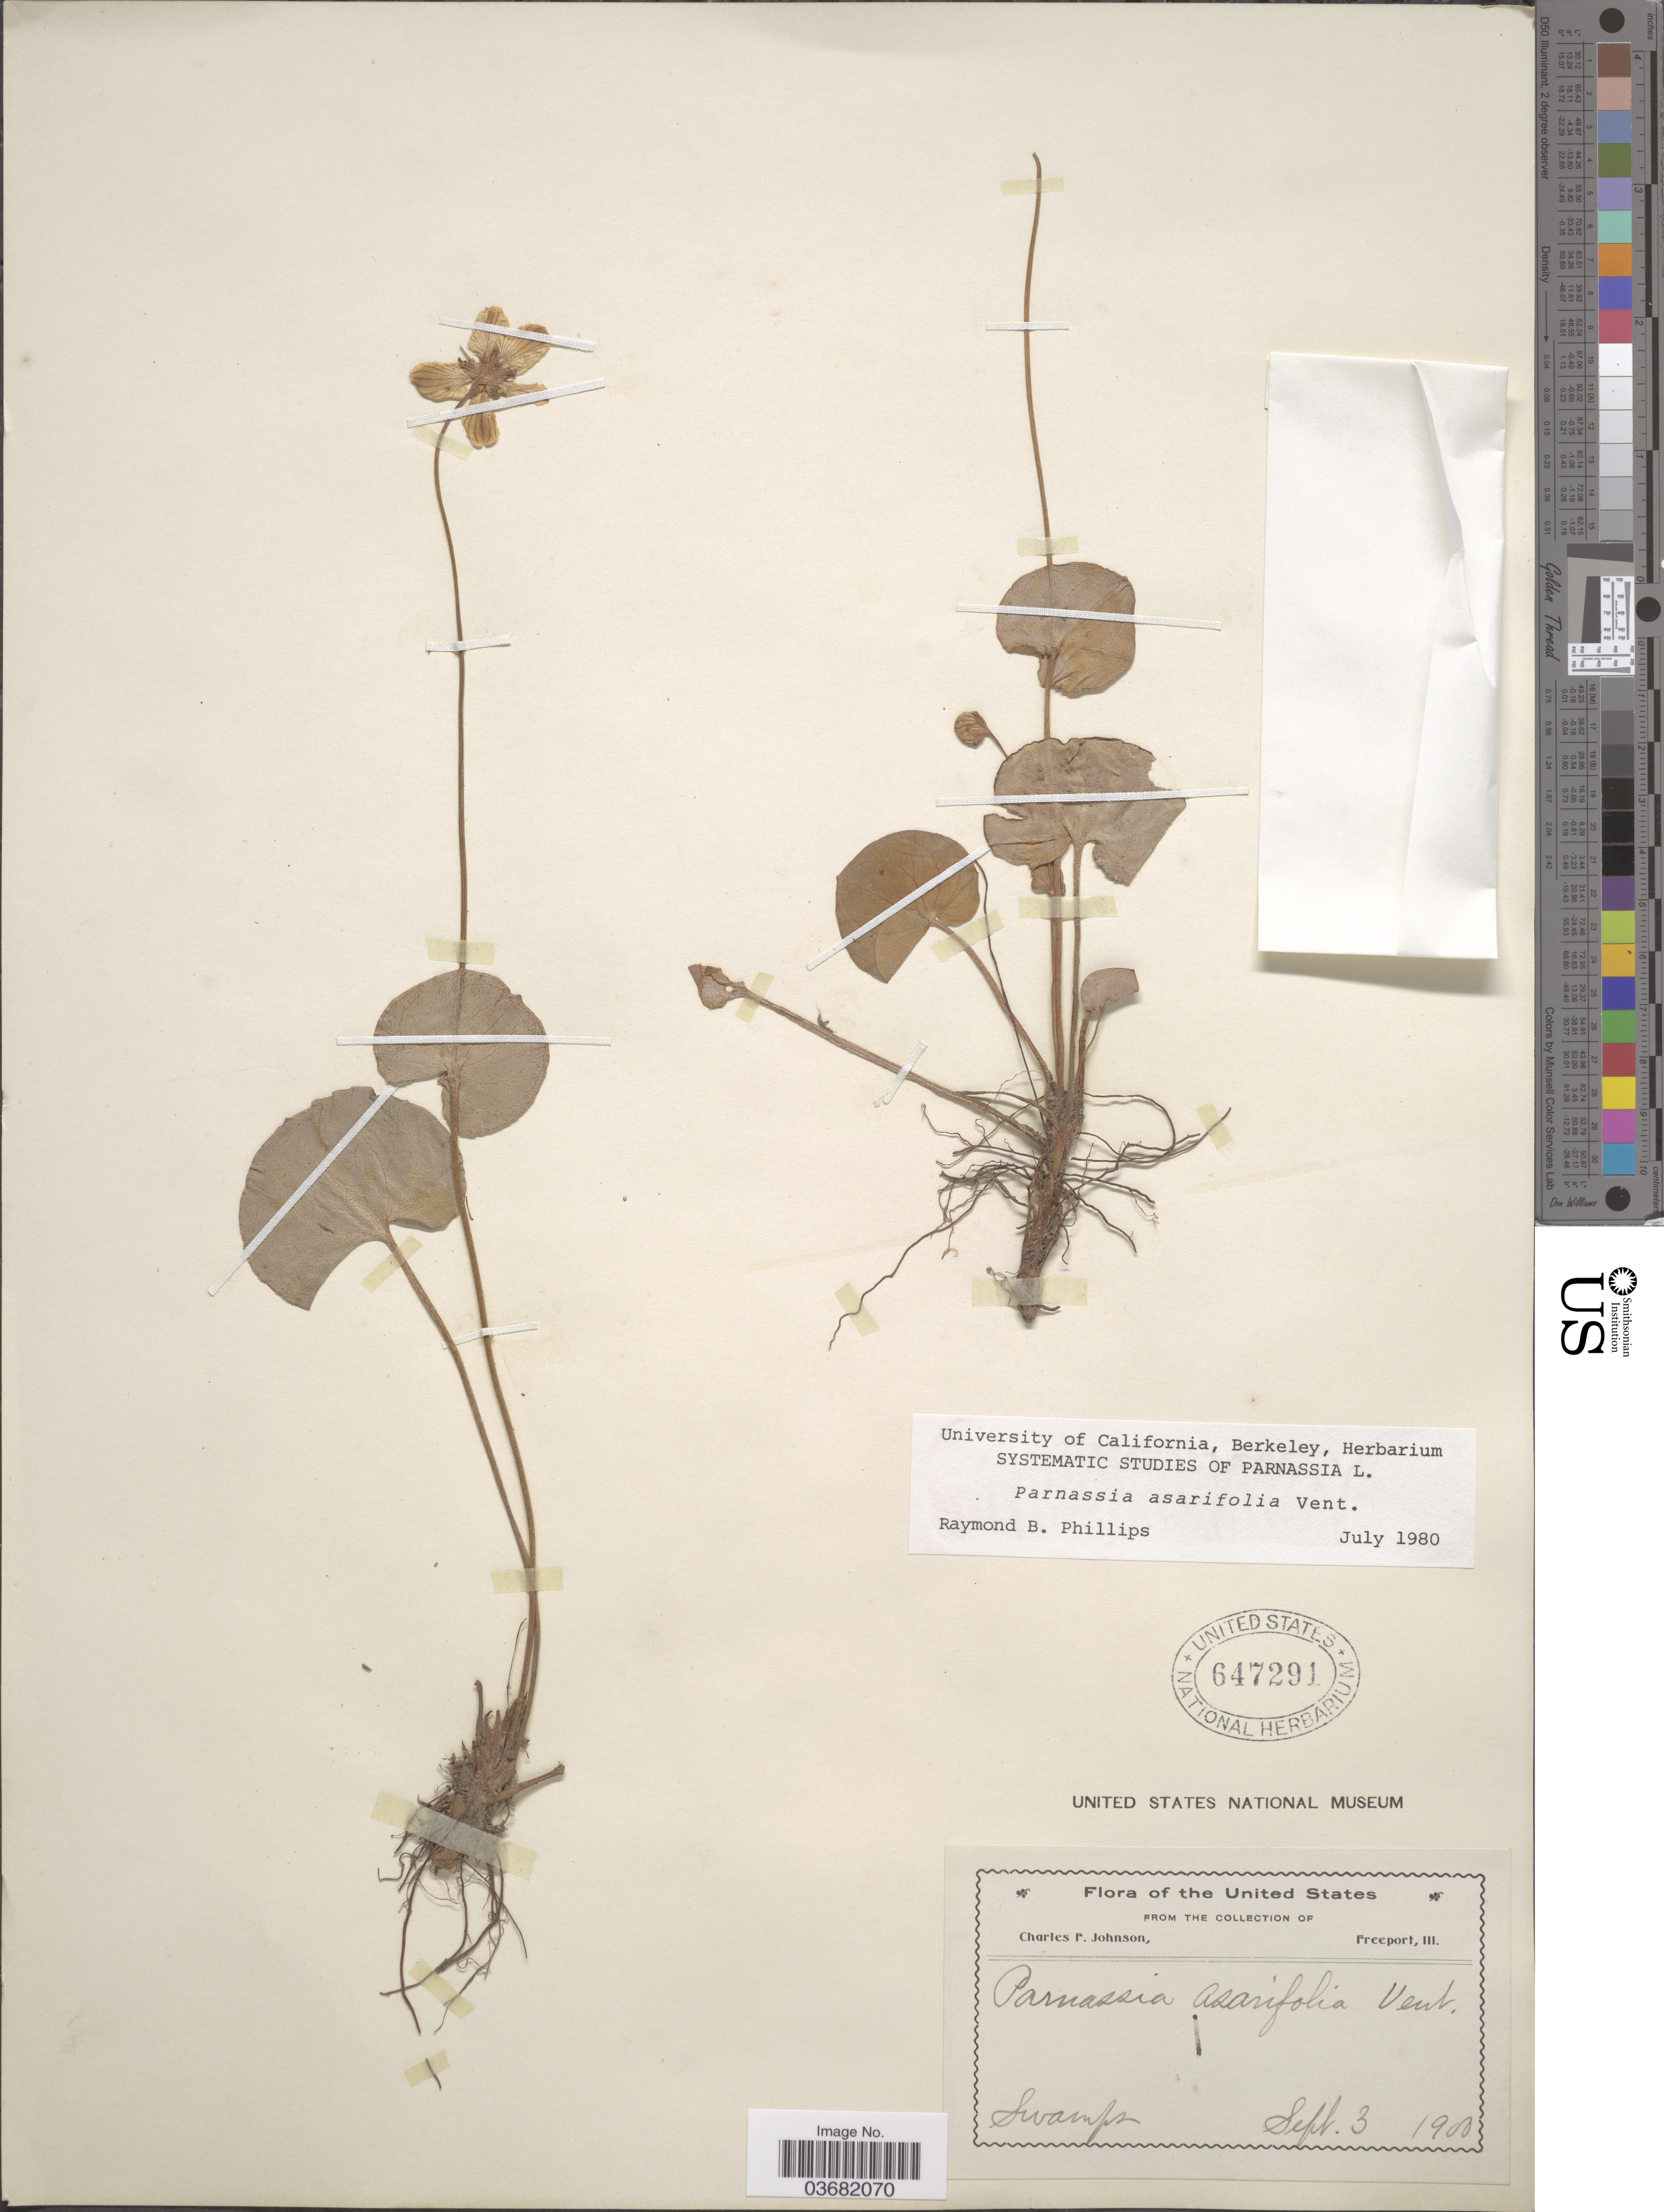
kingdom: Plantae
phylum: Tracheophyta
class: Magnoliopsida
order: Celastrales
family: Parnassiaceae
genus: Parnassia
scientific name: Parnassia asarifolia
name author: Vent.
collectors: C. Johnson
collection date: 1900-09-03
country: United States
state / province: Illinois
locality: Freeport [unsure placement]. Swamps.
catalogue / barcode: US 647291